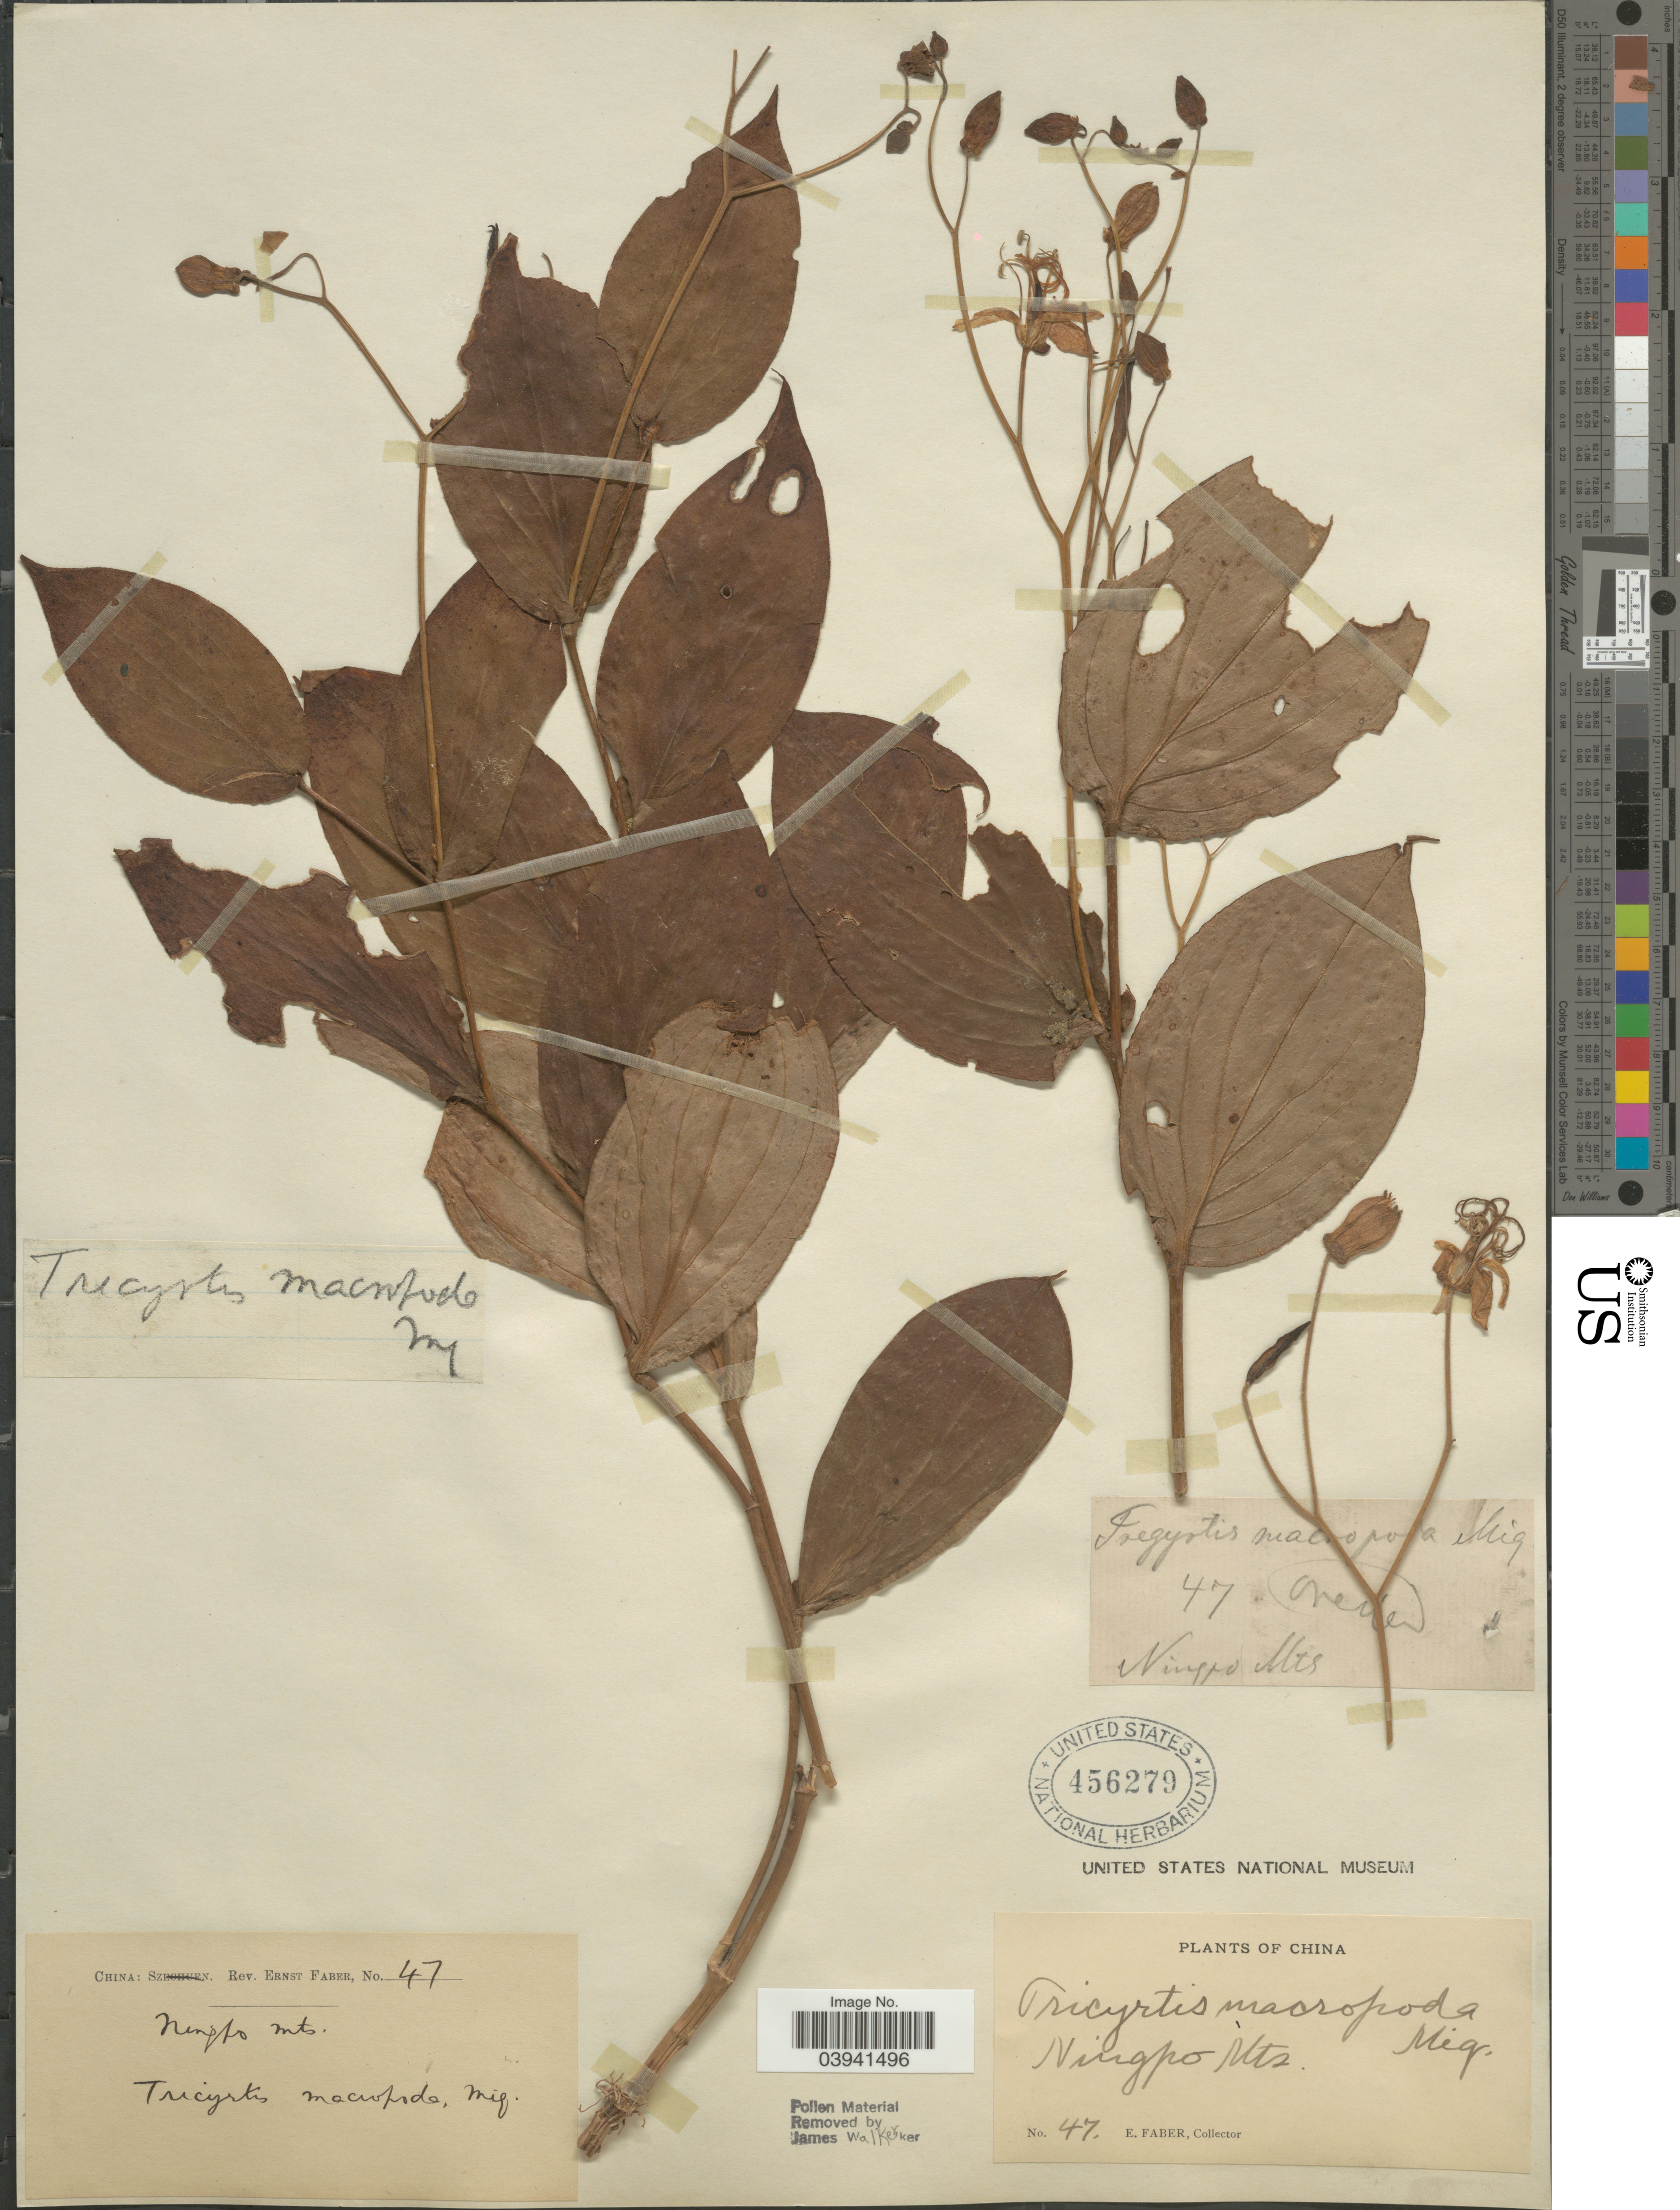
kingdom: Plantae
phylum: Tracheophyta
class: Liliopsida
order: Liliales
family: Liliaceae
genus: Tricyrtis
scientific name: Tricyrtis macropoda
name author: Miq.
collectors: E. Faber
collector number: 47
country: China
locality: Ningpo Mts.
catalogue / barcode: US 456279